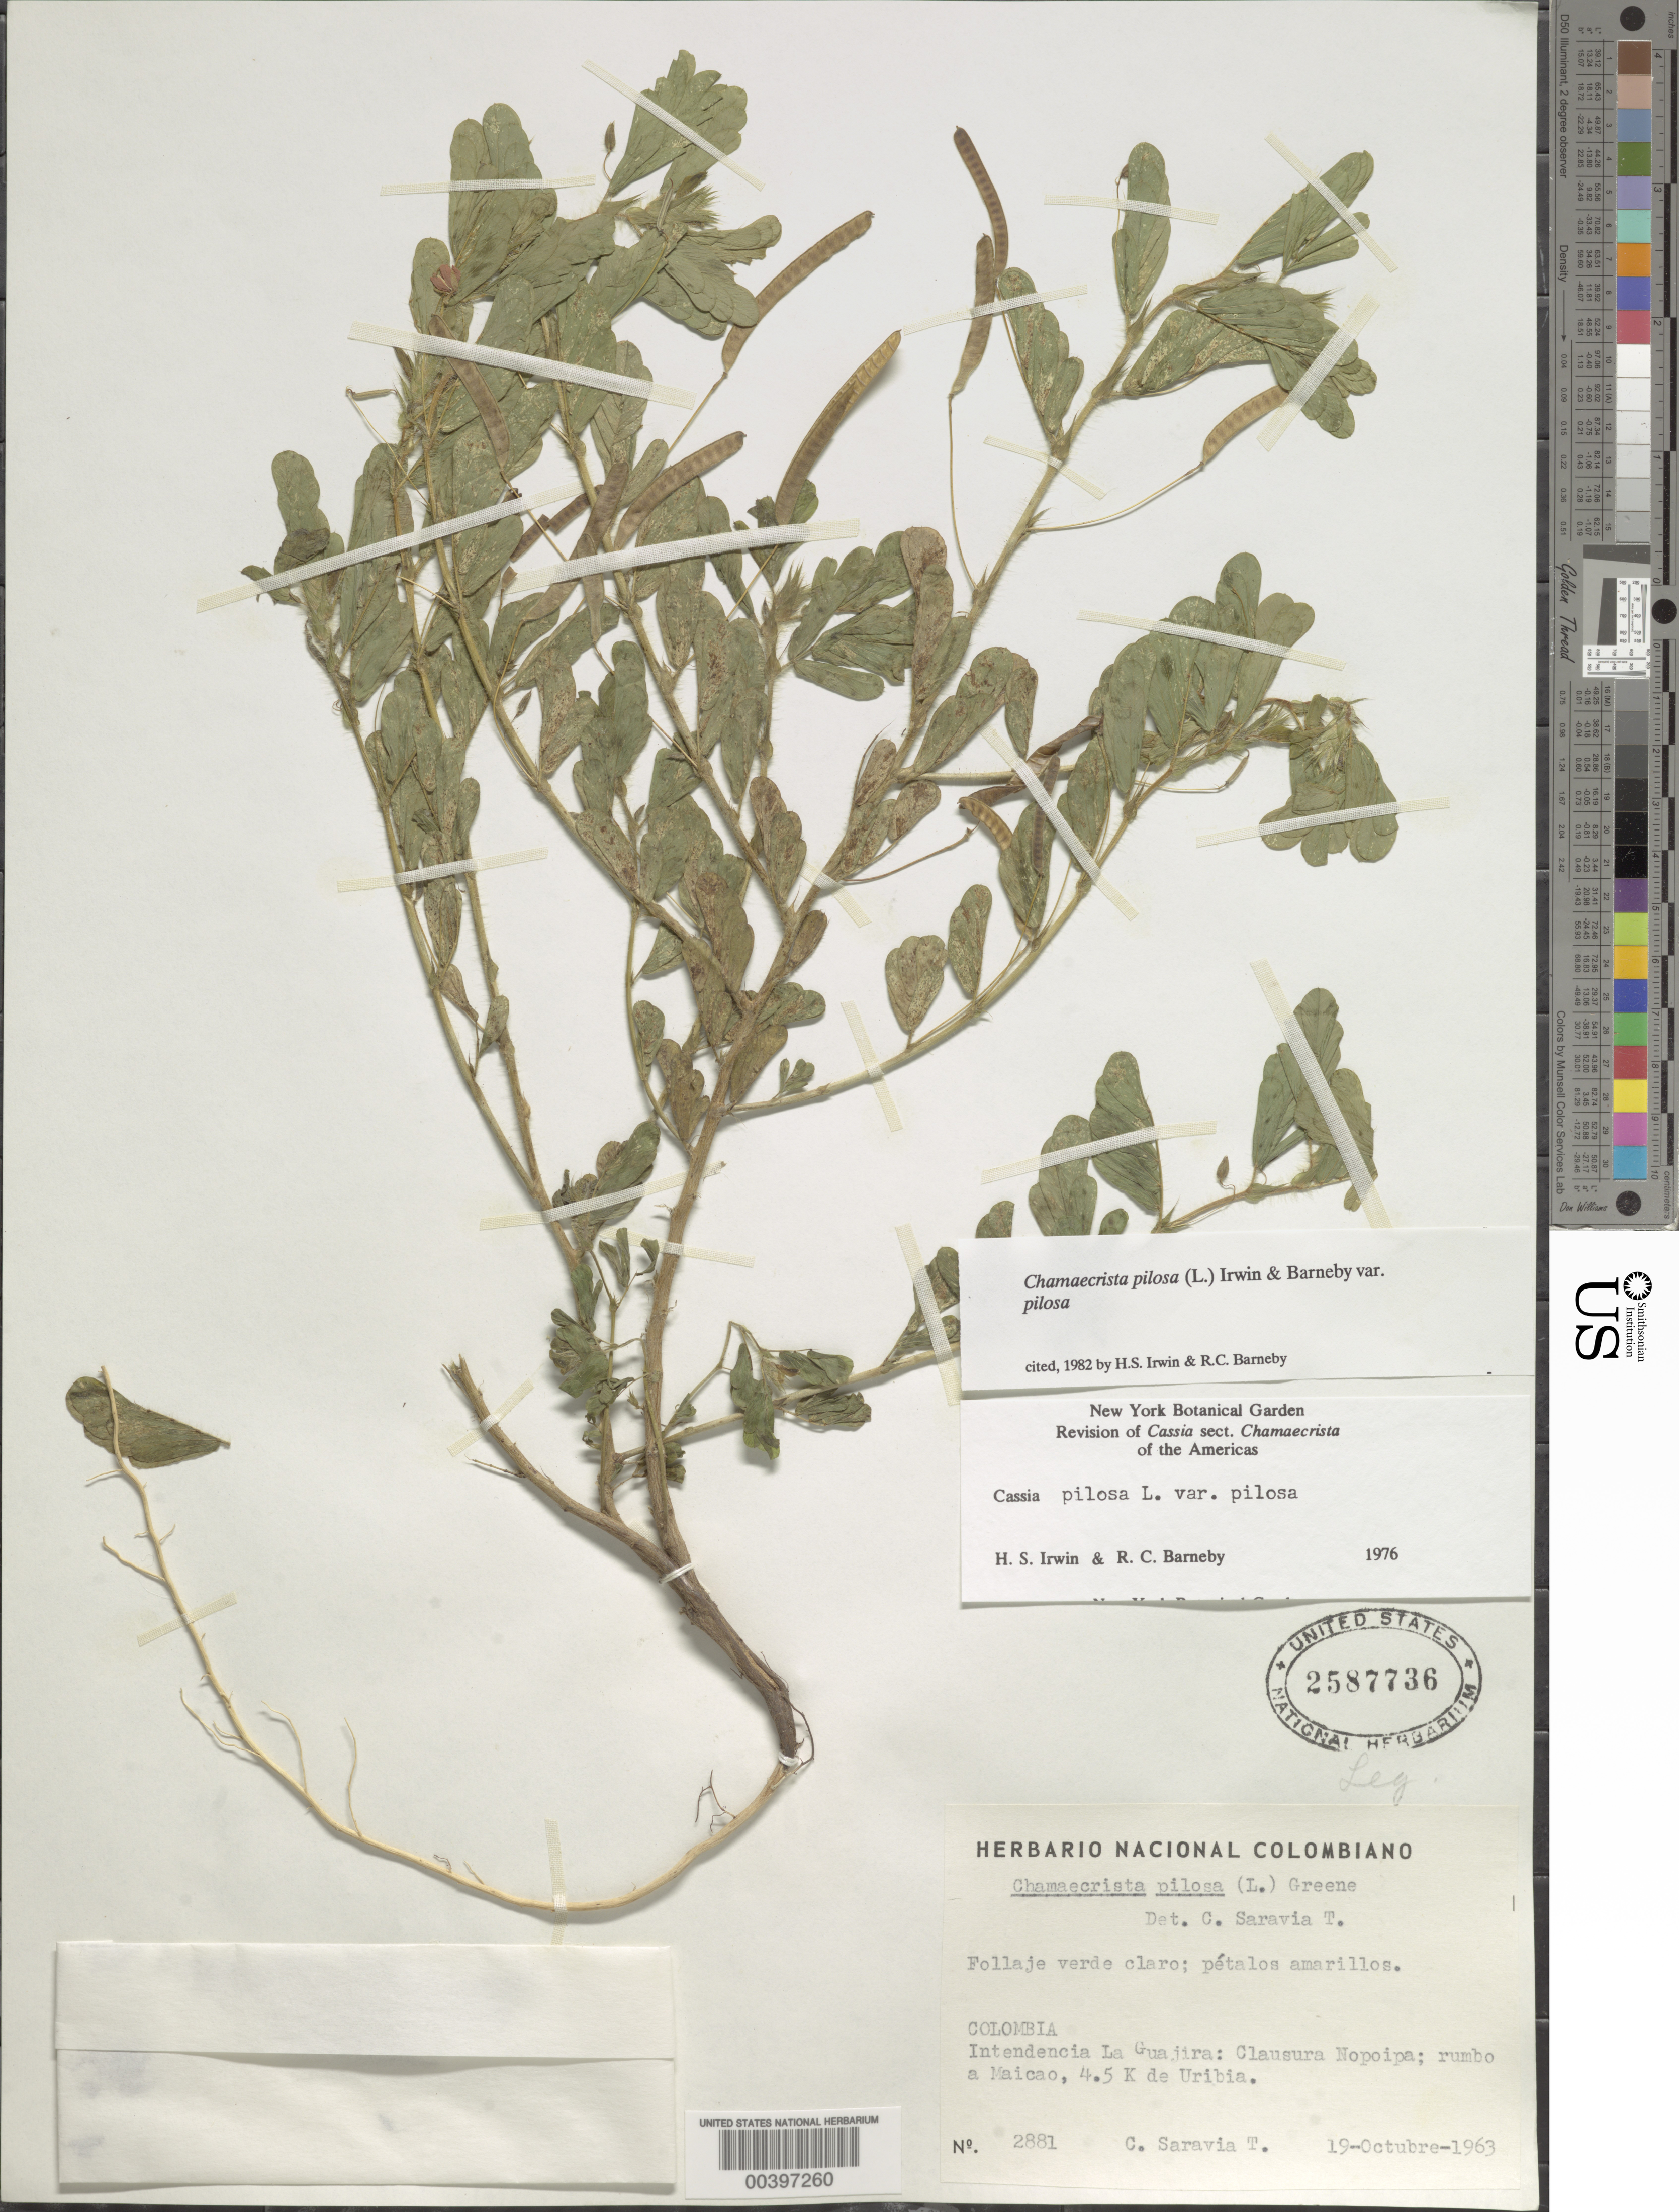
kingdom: Plantae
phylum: Tracheophyta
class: Magnoliopsida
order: Fabales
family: Fabaceae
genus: Chamaecrista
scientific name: Chamaecrista pilosa var. pilosa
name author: (L.) Greene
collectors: C. Saravia T.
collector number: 2881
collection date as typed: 19 Oct 1963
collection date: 1963-10-19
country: Colombia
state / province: La Guajira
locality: Clausura Napaipa; Rumbo a Maicao, 4.5 km de Uribia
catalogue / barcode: US 2587736